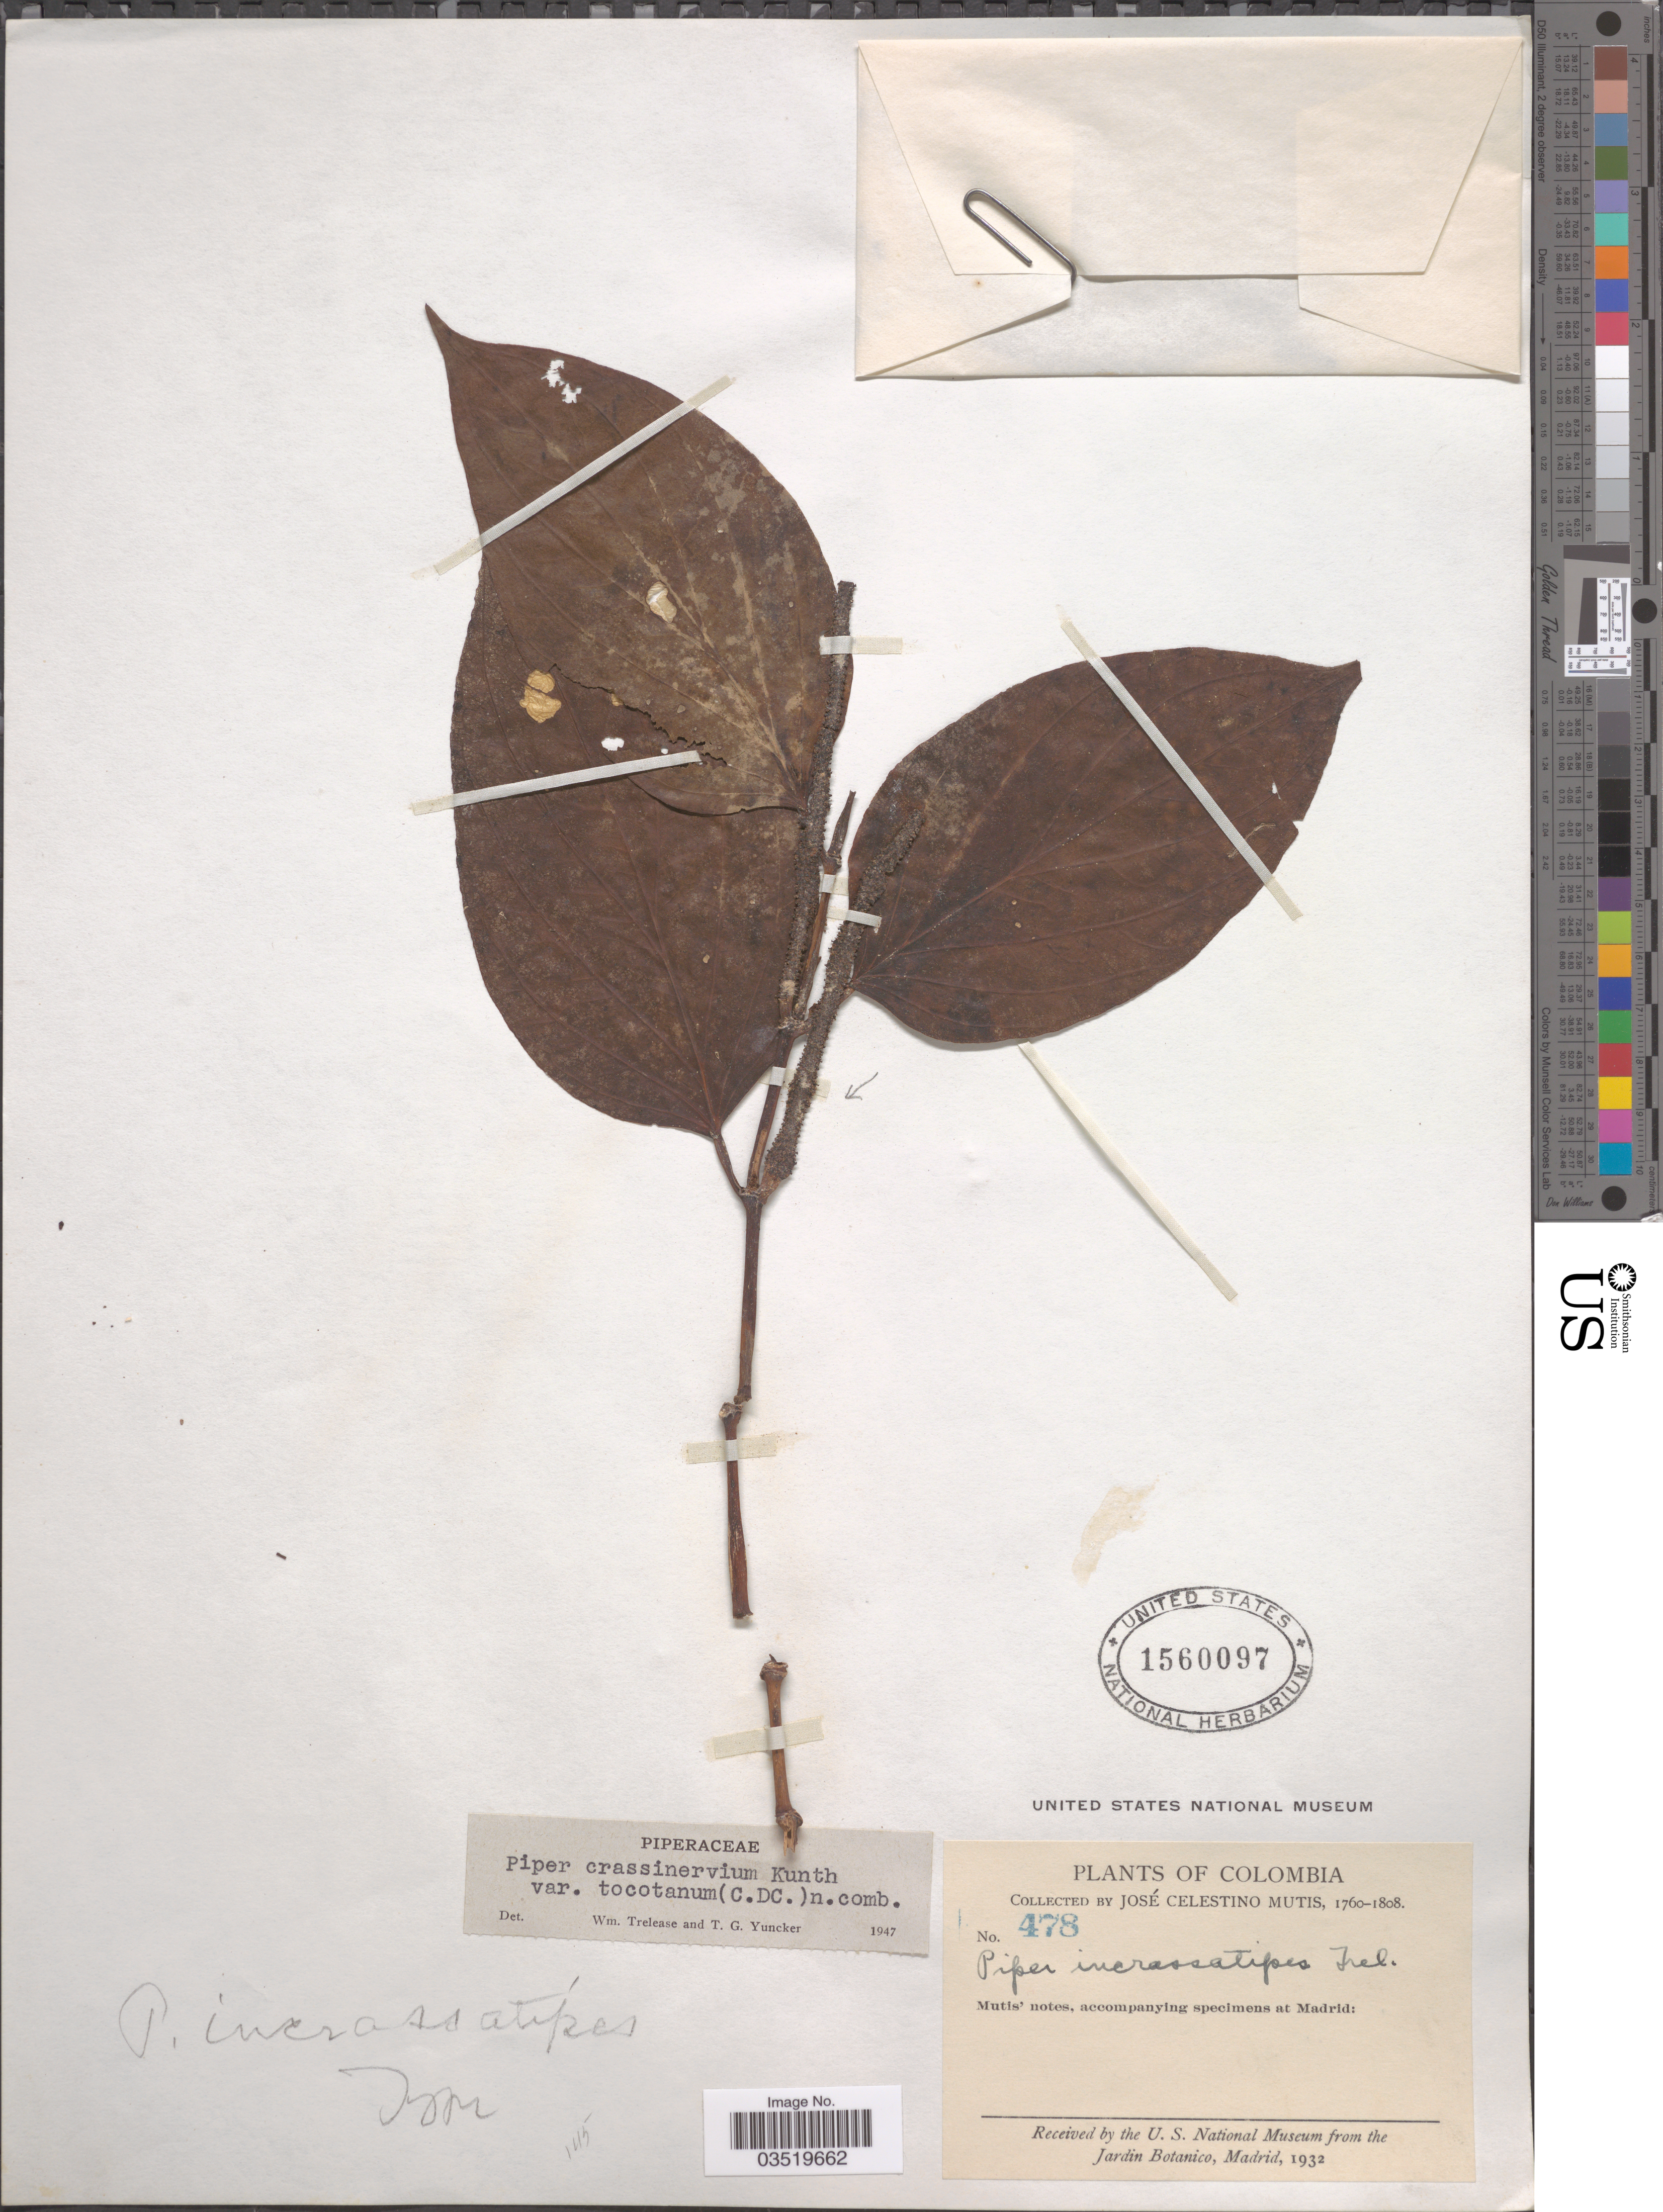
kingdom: Plantae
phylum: Tracheophyta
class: Magnoliopsida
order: Piperales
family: Piperaceae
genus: Piper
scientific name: Piper crassinervium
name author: Kunth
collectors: J. C. B. Mutis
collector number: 478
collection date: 1760/1808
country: Colombia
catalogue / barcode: US 1560097